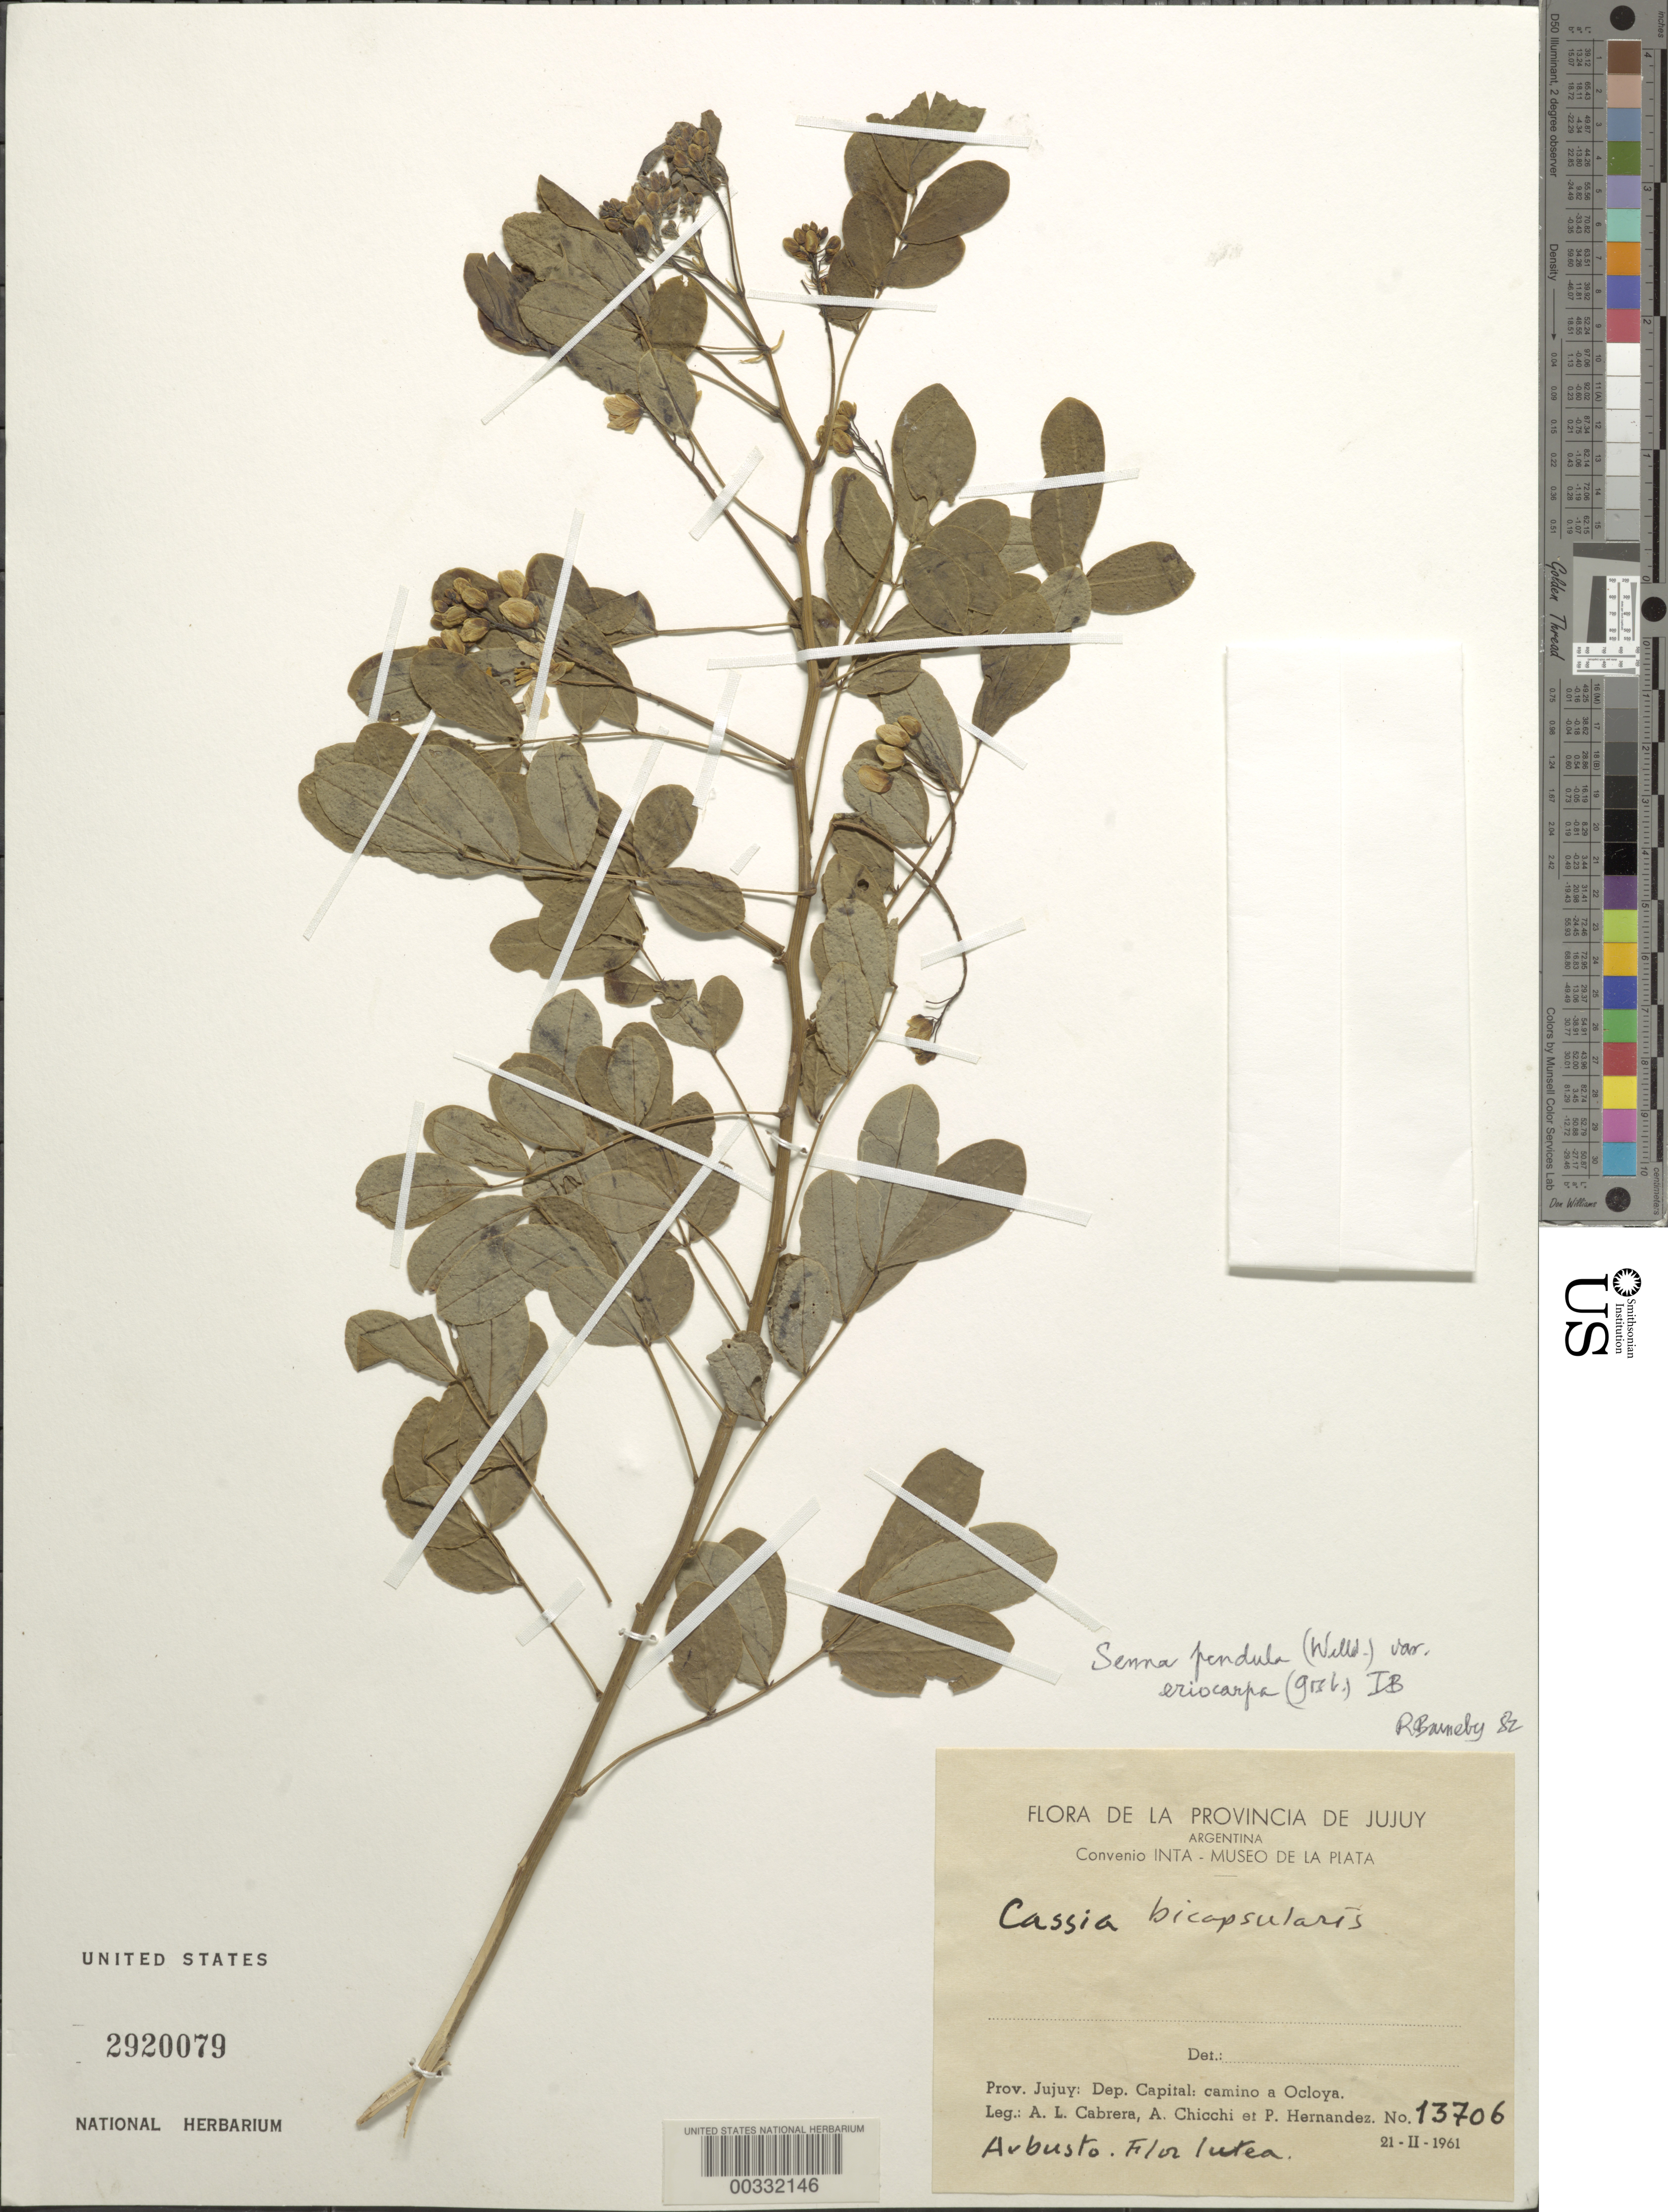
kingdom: Plantae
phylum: Tracheophyta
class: Magnoliopsida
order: Fabales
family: Fabaceae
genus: Senna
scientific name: Senna pendula var. eriocarpa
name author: (Griseb.) H.S. Irwin & Barneby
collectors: A. L. Cabrera, A. Chicchi & P. Hernandez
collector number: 13706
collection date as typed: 21 Feb 1961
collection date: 1961-02-21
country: Argentina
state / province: Jujuy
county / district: Capital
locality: Camino a Ocloya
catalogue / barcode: US 2920079